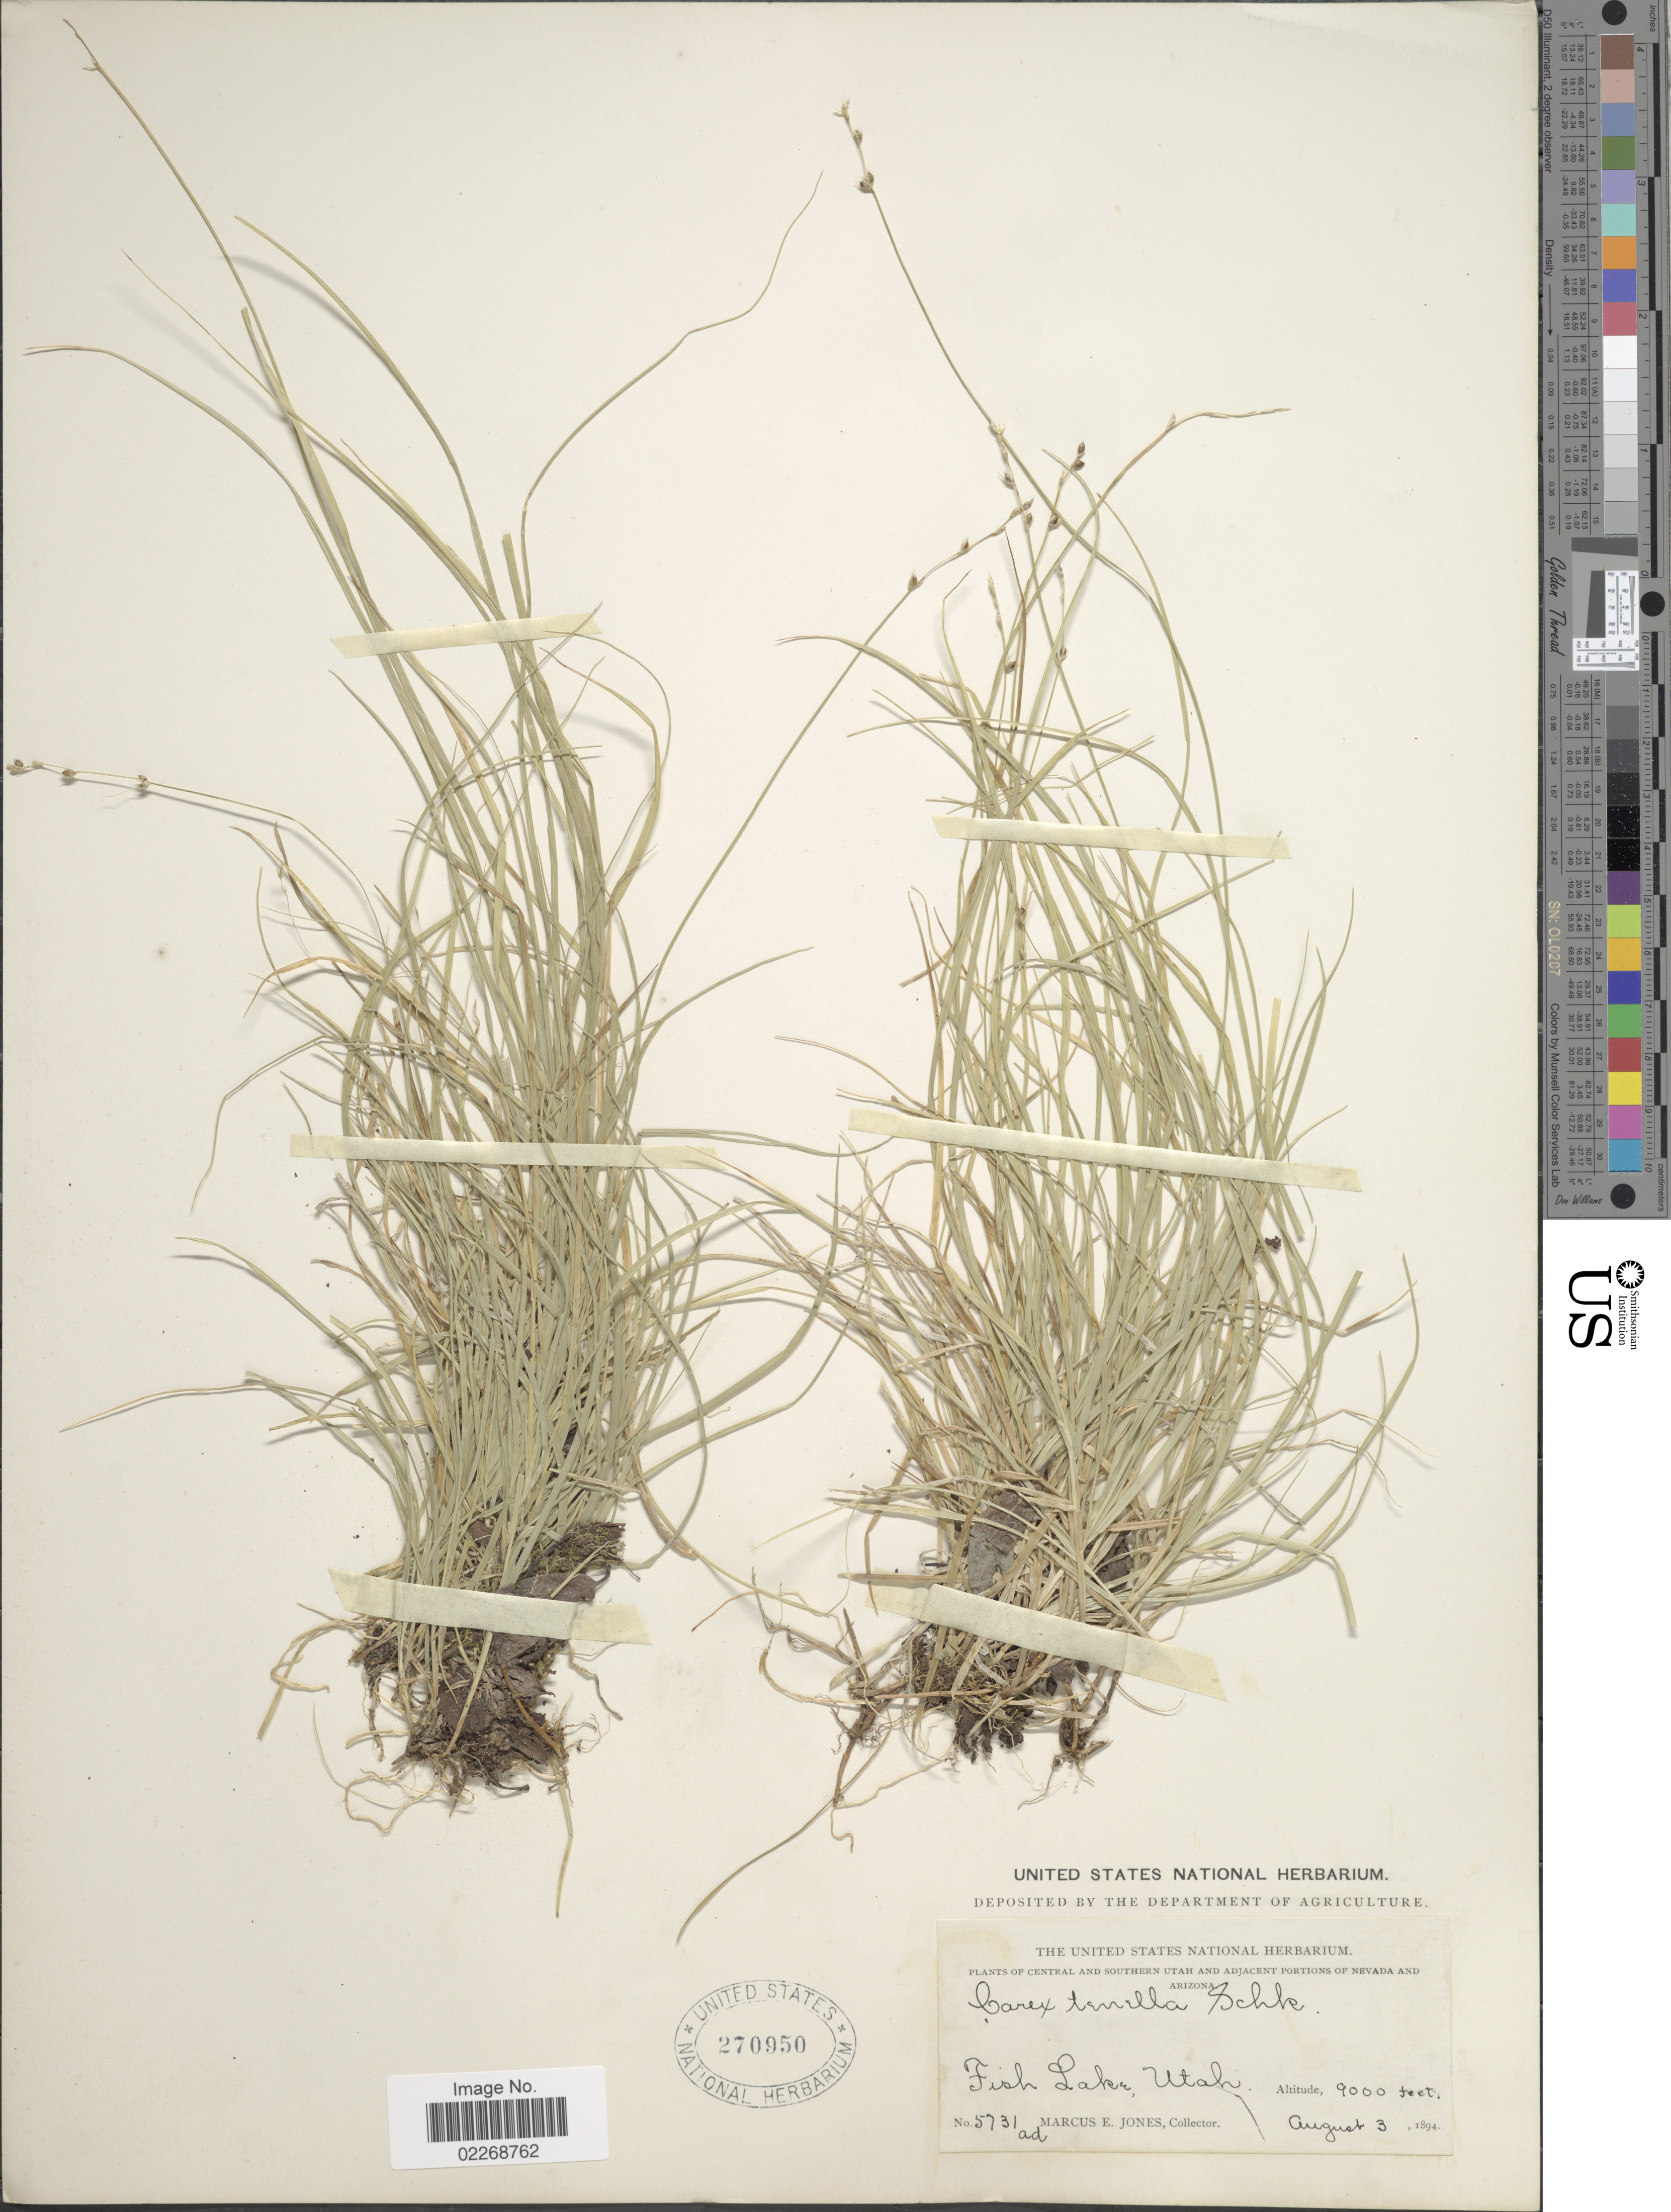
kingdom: Plantae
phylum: Tracheophyta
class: Liliopsida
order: Poales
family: Cyperaceae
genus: Carex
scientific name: Carex disperma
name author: Dewey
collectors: M. E. Jones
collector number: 5731ad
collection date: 1894-08-03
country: United States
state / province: Utah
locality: Fish Lake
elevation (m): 2743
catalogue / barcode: US 270950